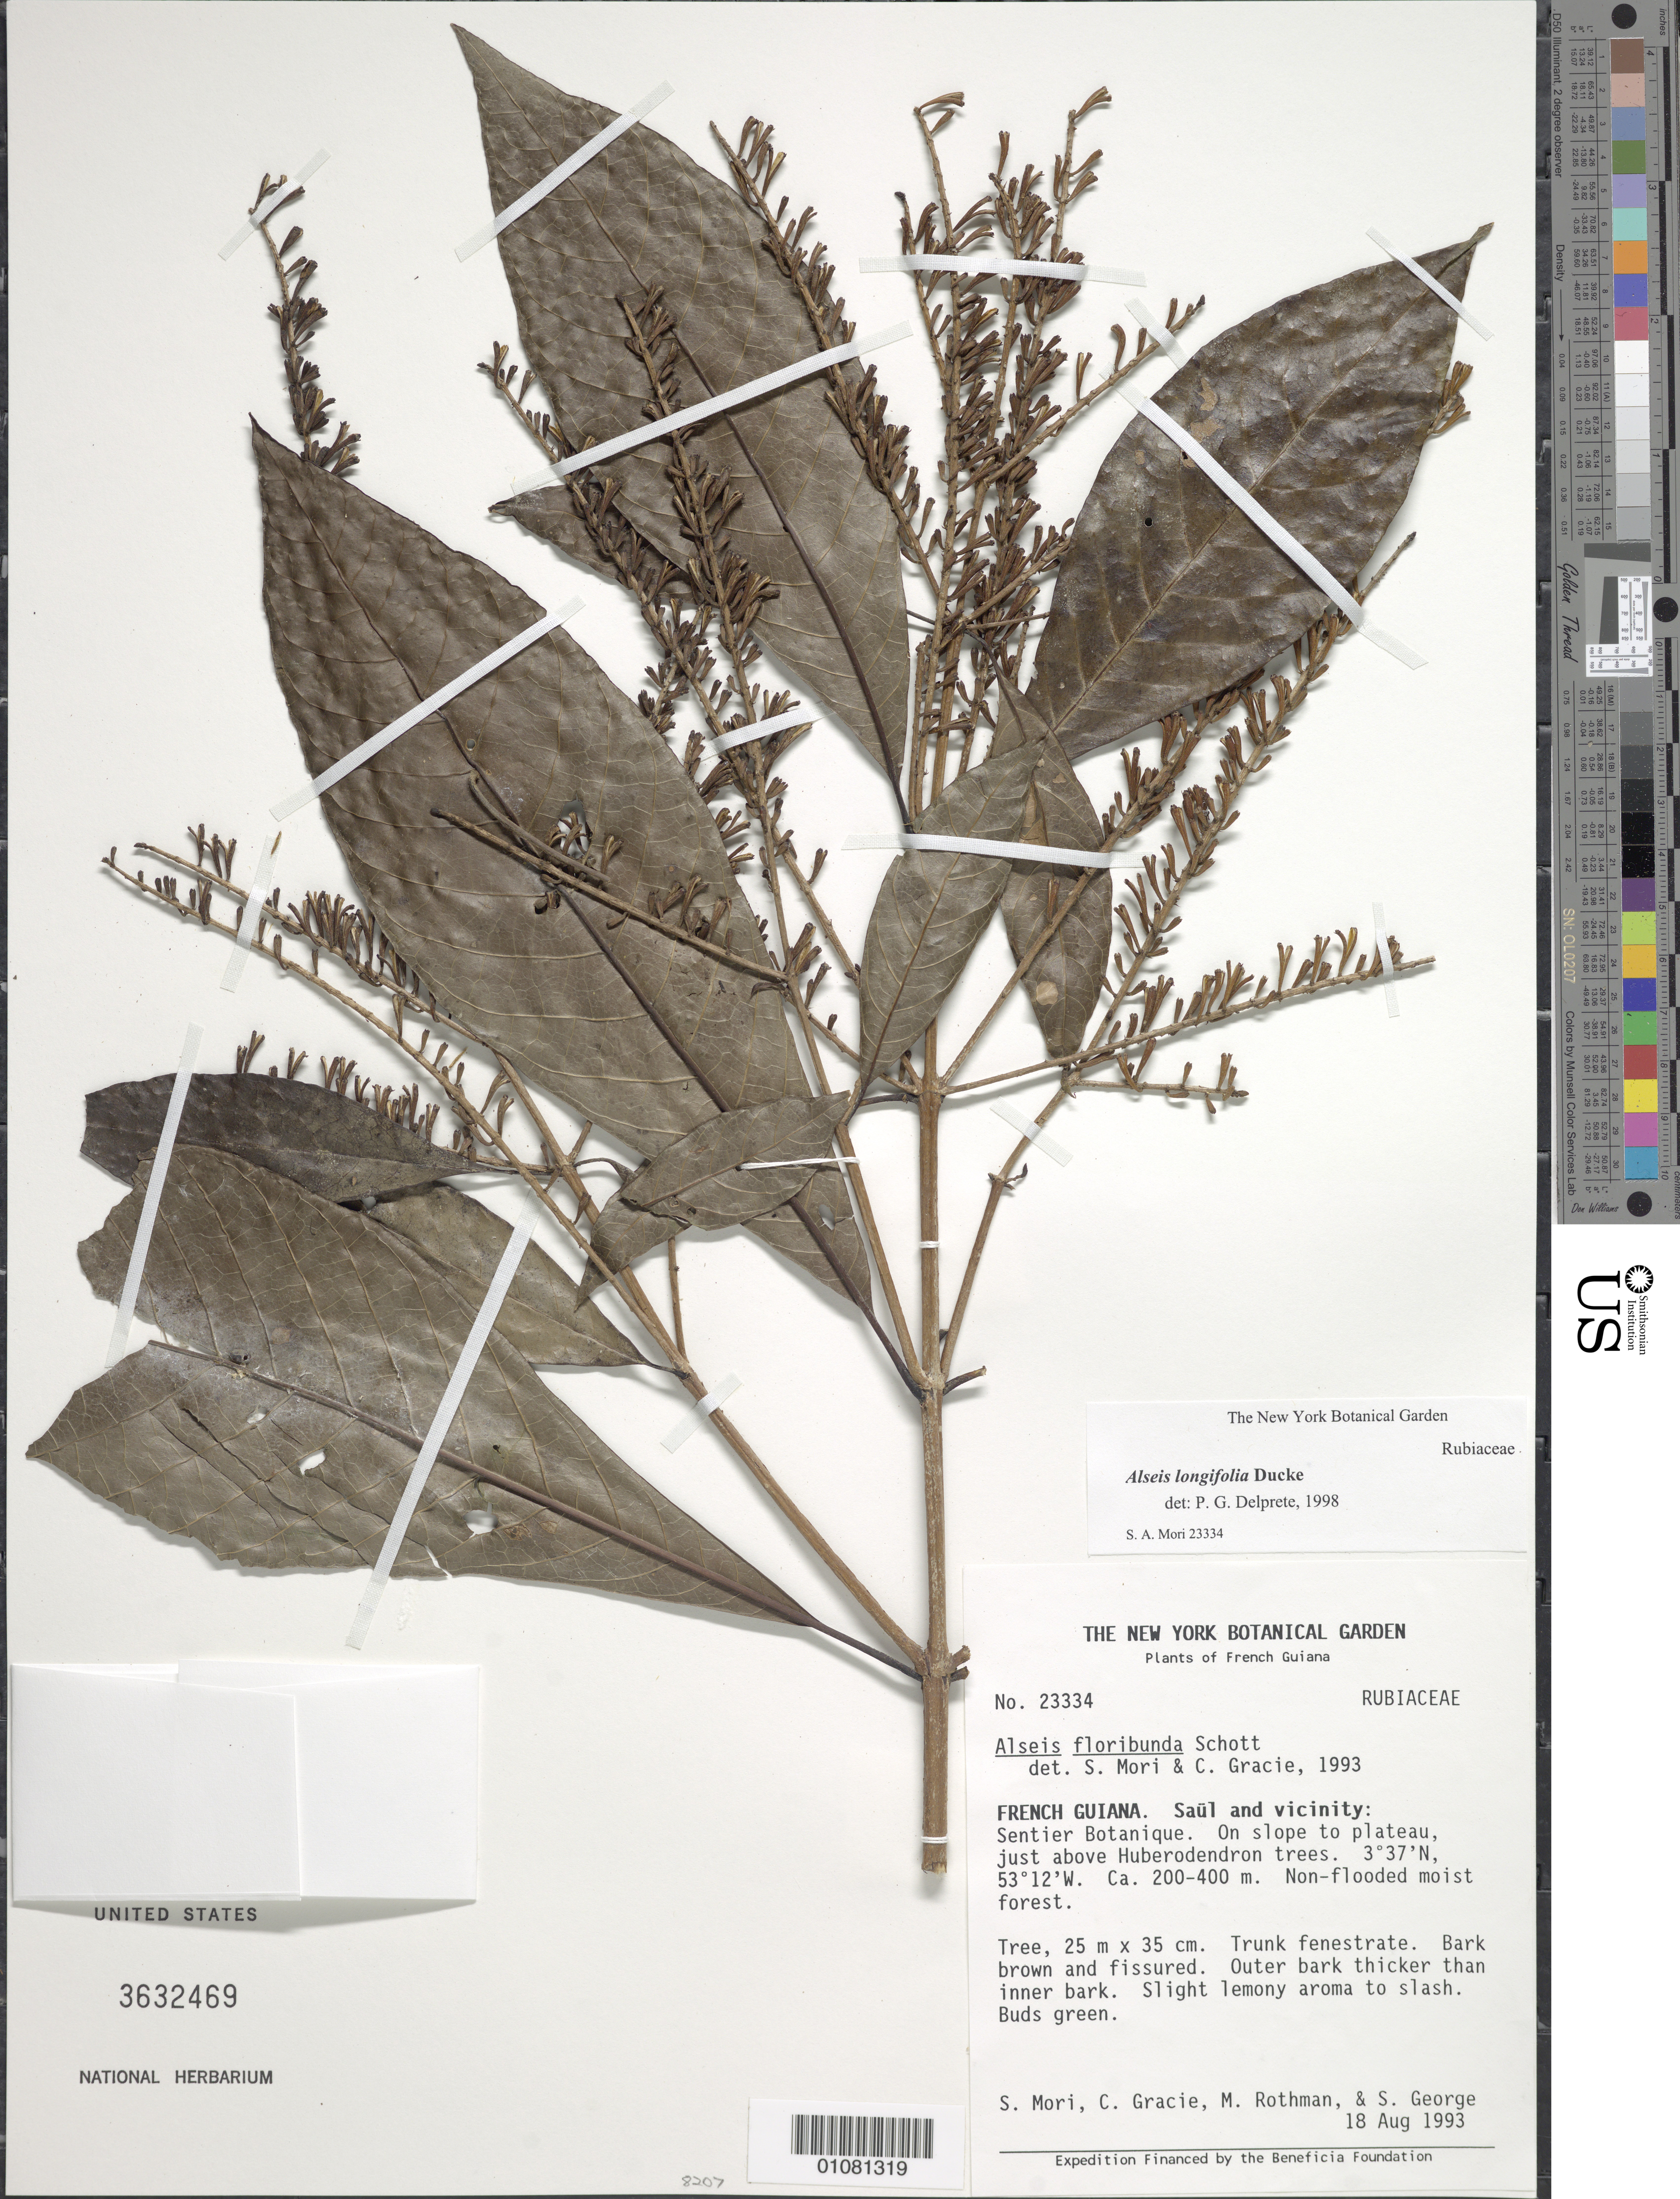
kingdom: Plantae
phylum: Tracheophyta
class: Magnoliopsida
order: Gentianales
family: Rubiaceae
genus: Alseis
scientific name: Alseis longifolia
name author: Ducke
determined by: Delprete, P. G., Herb. de Guyane Cay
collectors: S. Mori, C. A. Gracie, S. George & M. Rothman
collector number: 23334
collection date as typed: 18-Aug-93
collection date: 1993-08-18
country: French Guiana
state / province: Saint-Laurent-du-Maroni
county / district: Saül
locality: Saül and vic., Sentier Botanique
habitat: Non-flooded moist forest; on slope to plateau, just above Huberodendron trees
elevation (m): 200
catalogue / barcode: US 3632469